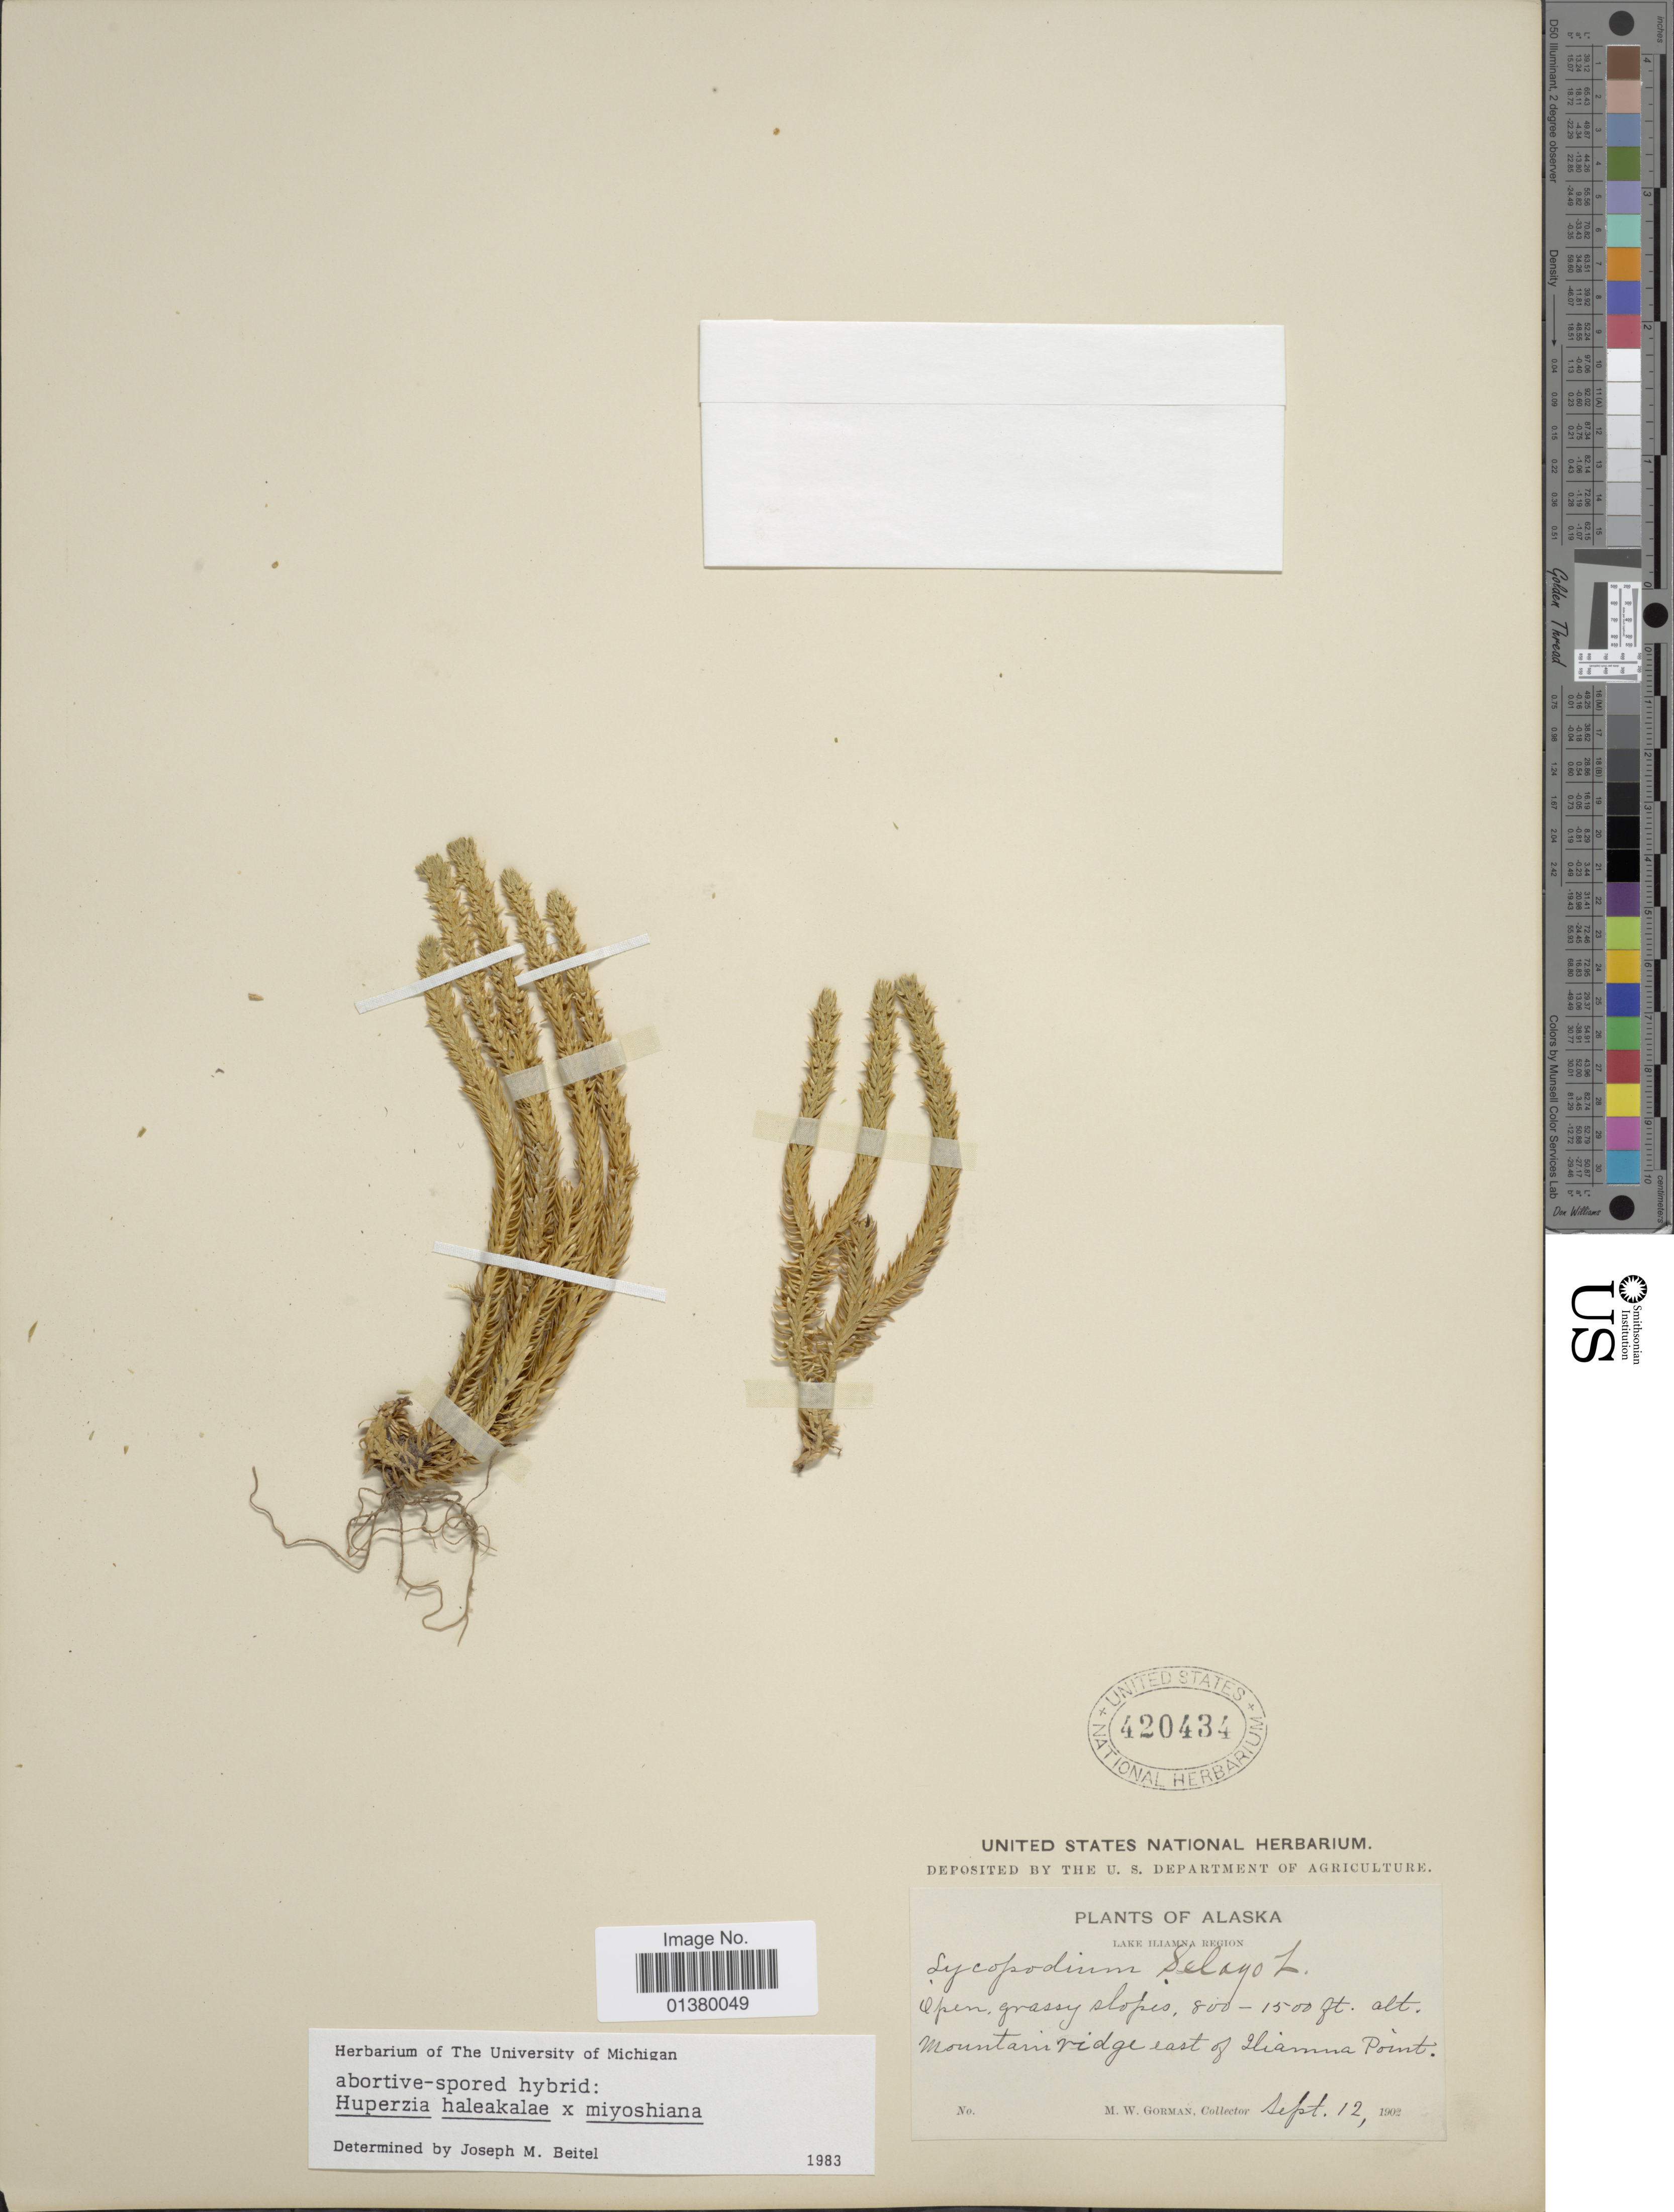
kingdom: Plantae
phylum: Tracheophyta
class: Lycopodiopsida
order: Lycopodiales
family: Lycopodiaceae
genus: Huperzia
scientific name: Huperzia haleakalae x H. miyoshiana (Makino) Ching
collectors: M. W. Gorman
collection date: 1902-09-12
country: United States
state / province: Alaska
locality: Lake Iliamna Region, Mountain ridge east of Iliamna Point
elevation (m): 244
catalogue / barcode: US 420434